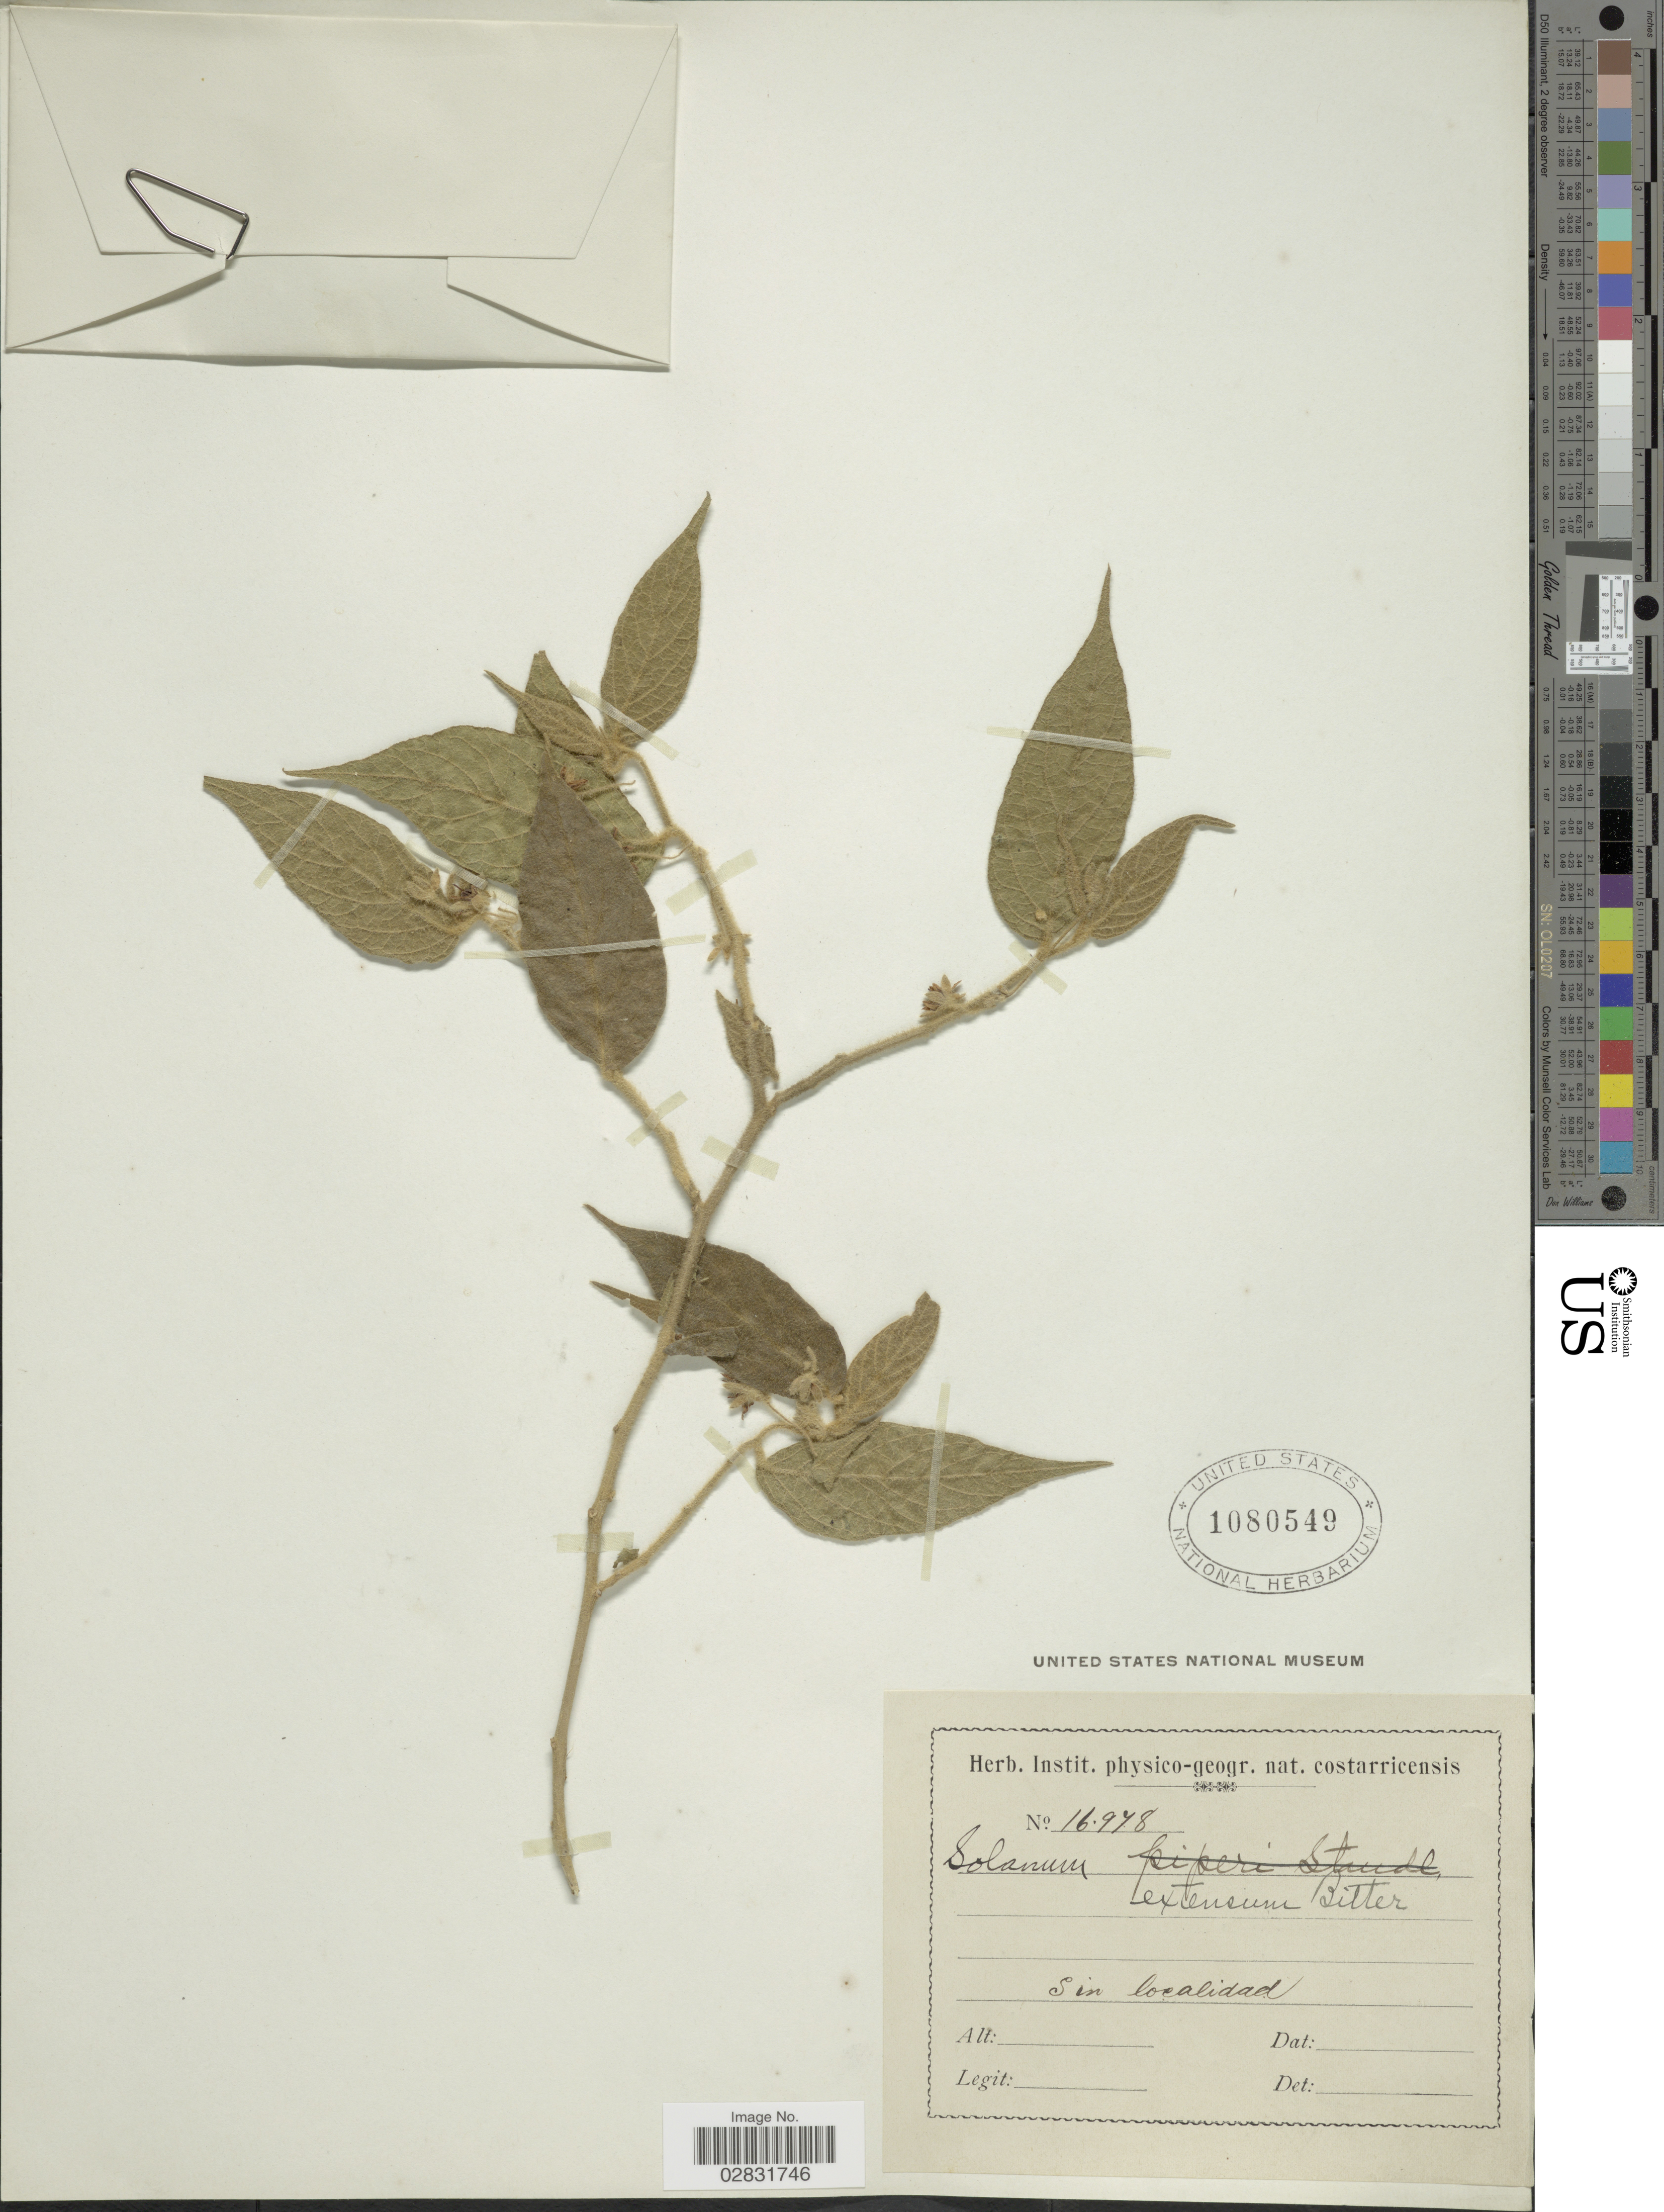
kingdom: Plantae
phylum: Tracheophyta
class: Magnoliopsida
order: Solanales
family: Solanaceae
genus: Solanum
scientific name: Solanum extensum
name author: Bitter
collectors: ex herb. Instit. physico-geogr. nat. costarricensis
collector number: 16978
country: Costa Rica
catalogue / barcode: US 1080549